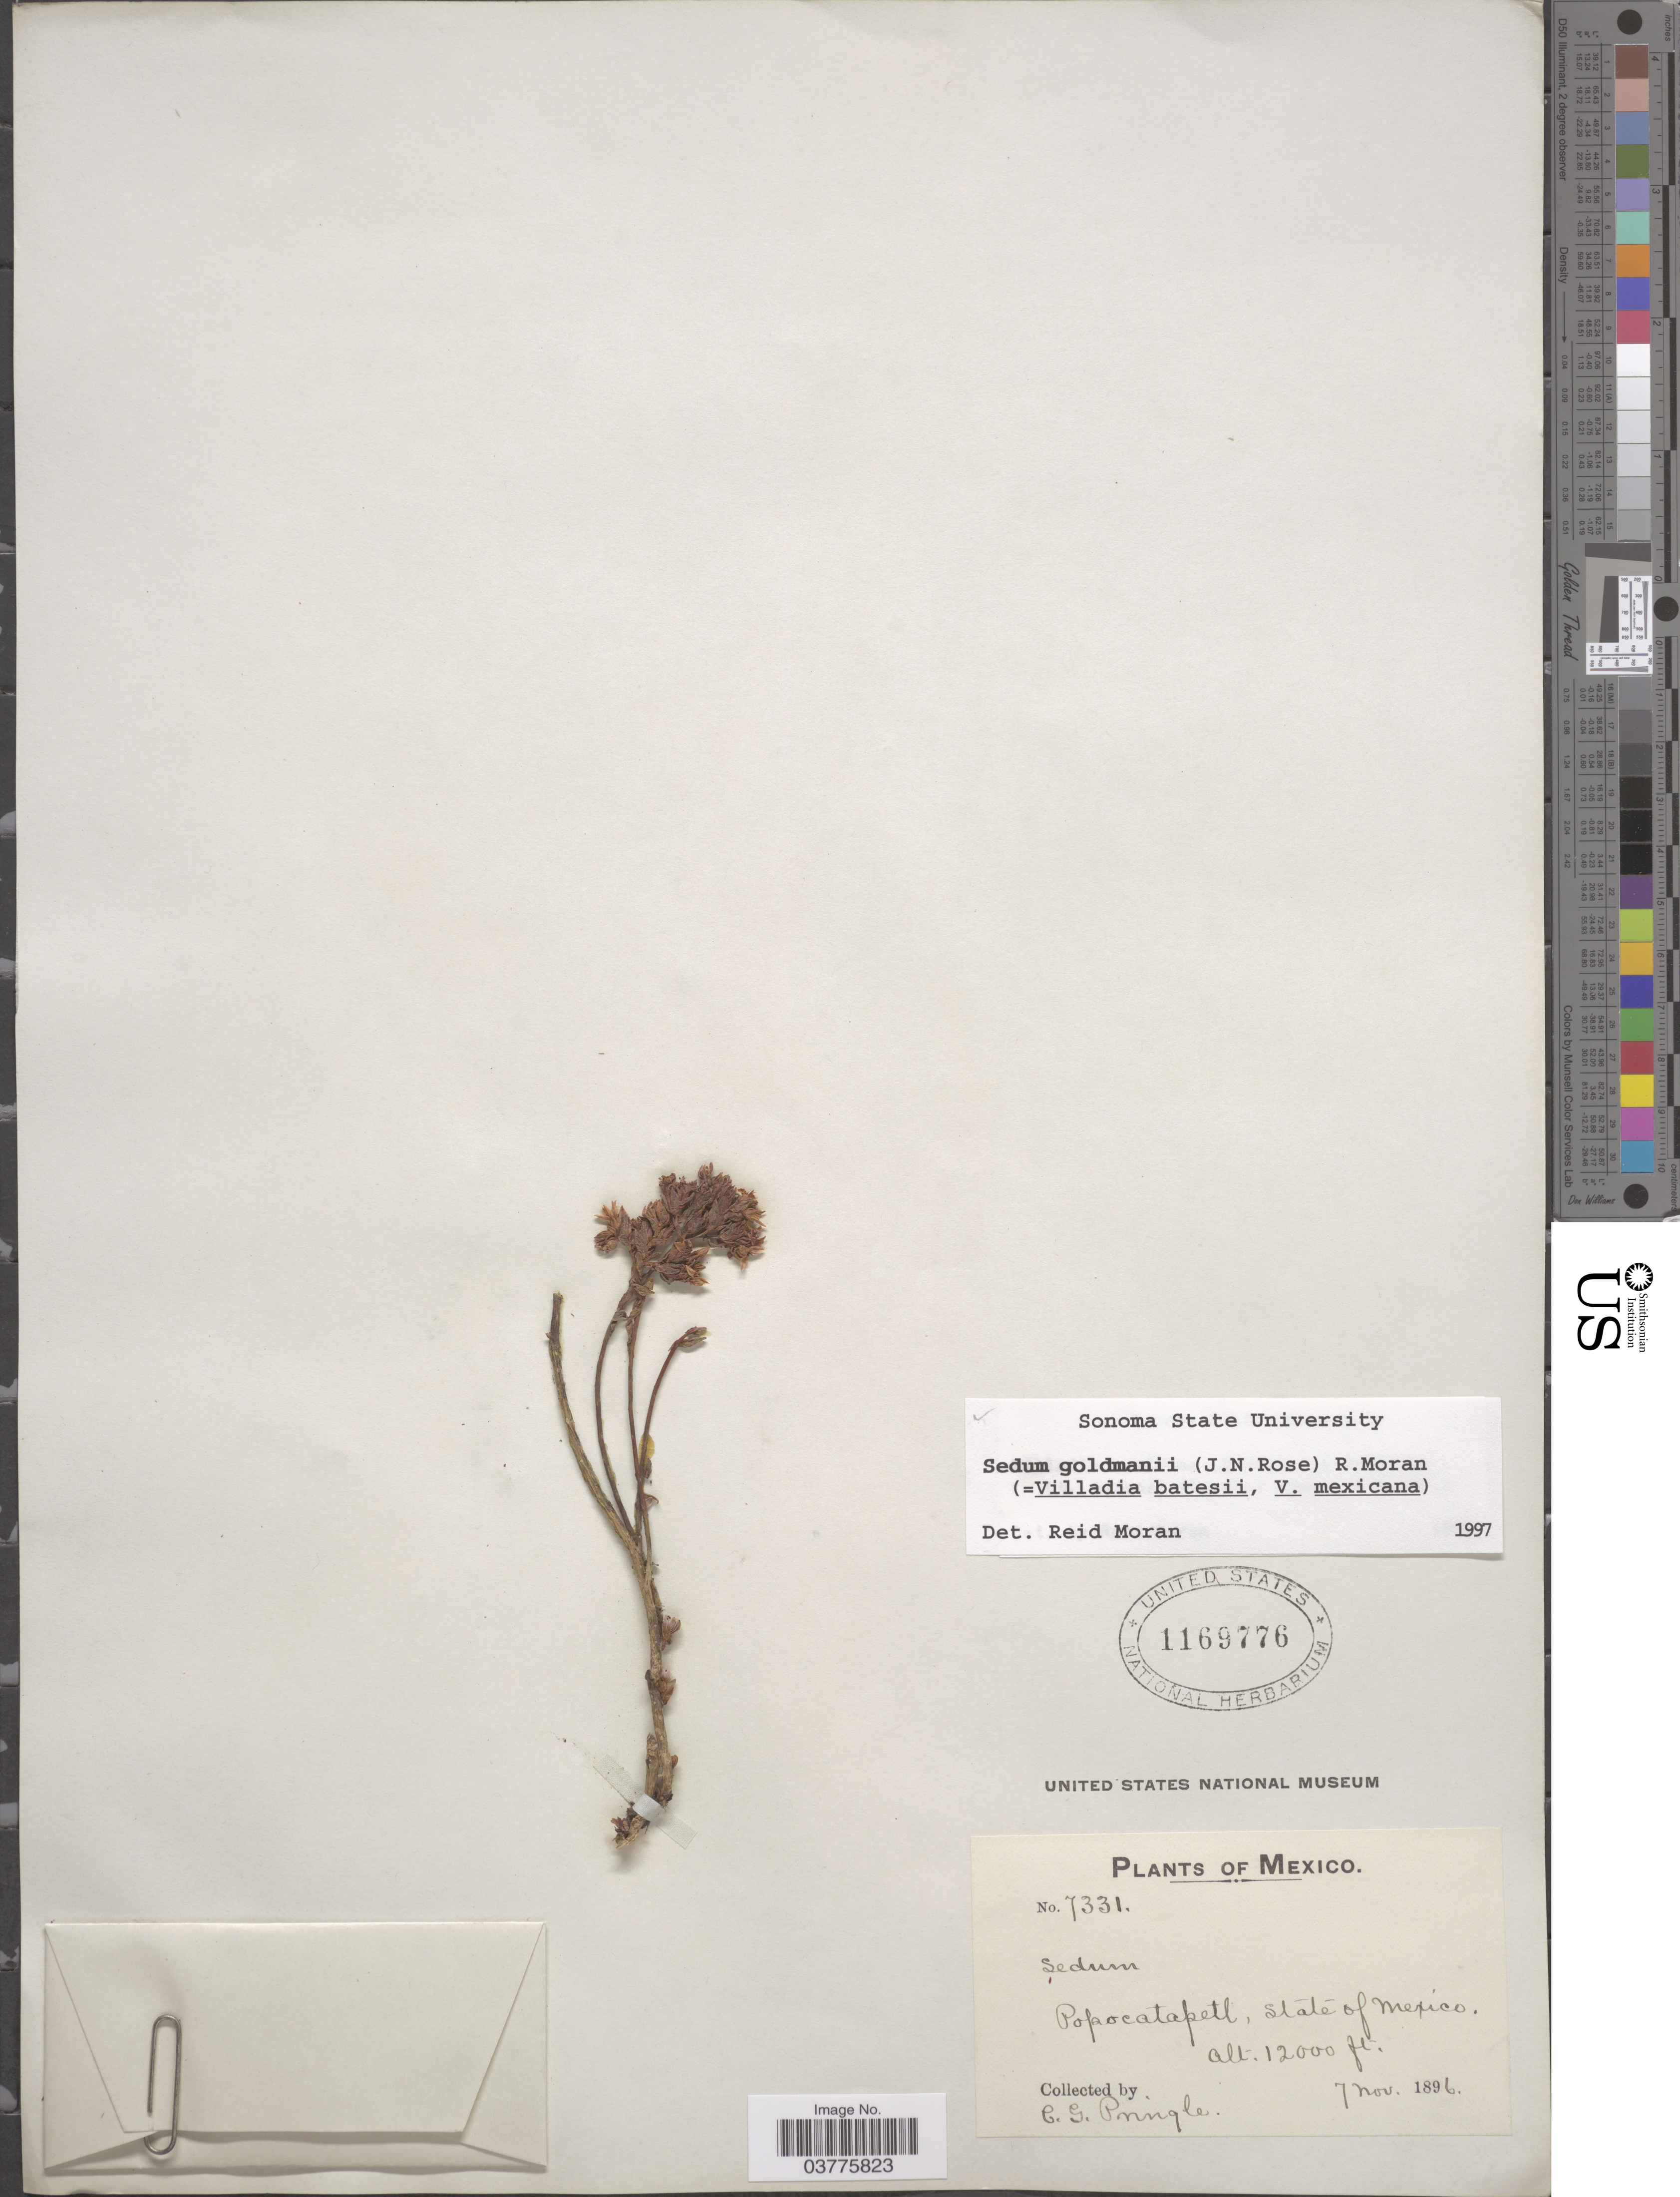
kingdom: Plantae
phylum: Tracheophyta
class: Magnoliopsida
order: Saxifragales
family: Crassulaceae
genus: Sedum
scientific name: Sedum goldmanii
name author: (Rose) Moran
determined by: Moran, R. V.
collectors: C. G. Pringle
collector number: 7331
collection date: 1896-11-07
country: Mexico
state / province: México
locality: Popocatapetl.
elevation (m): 3658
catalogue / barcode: US 1169776